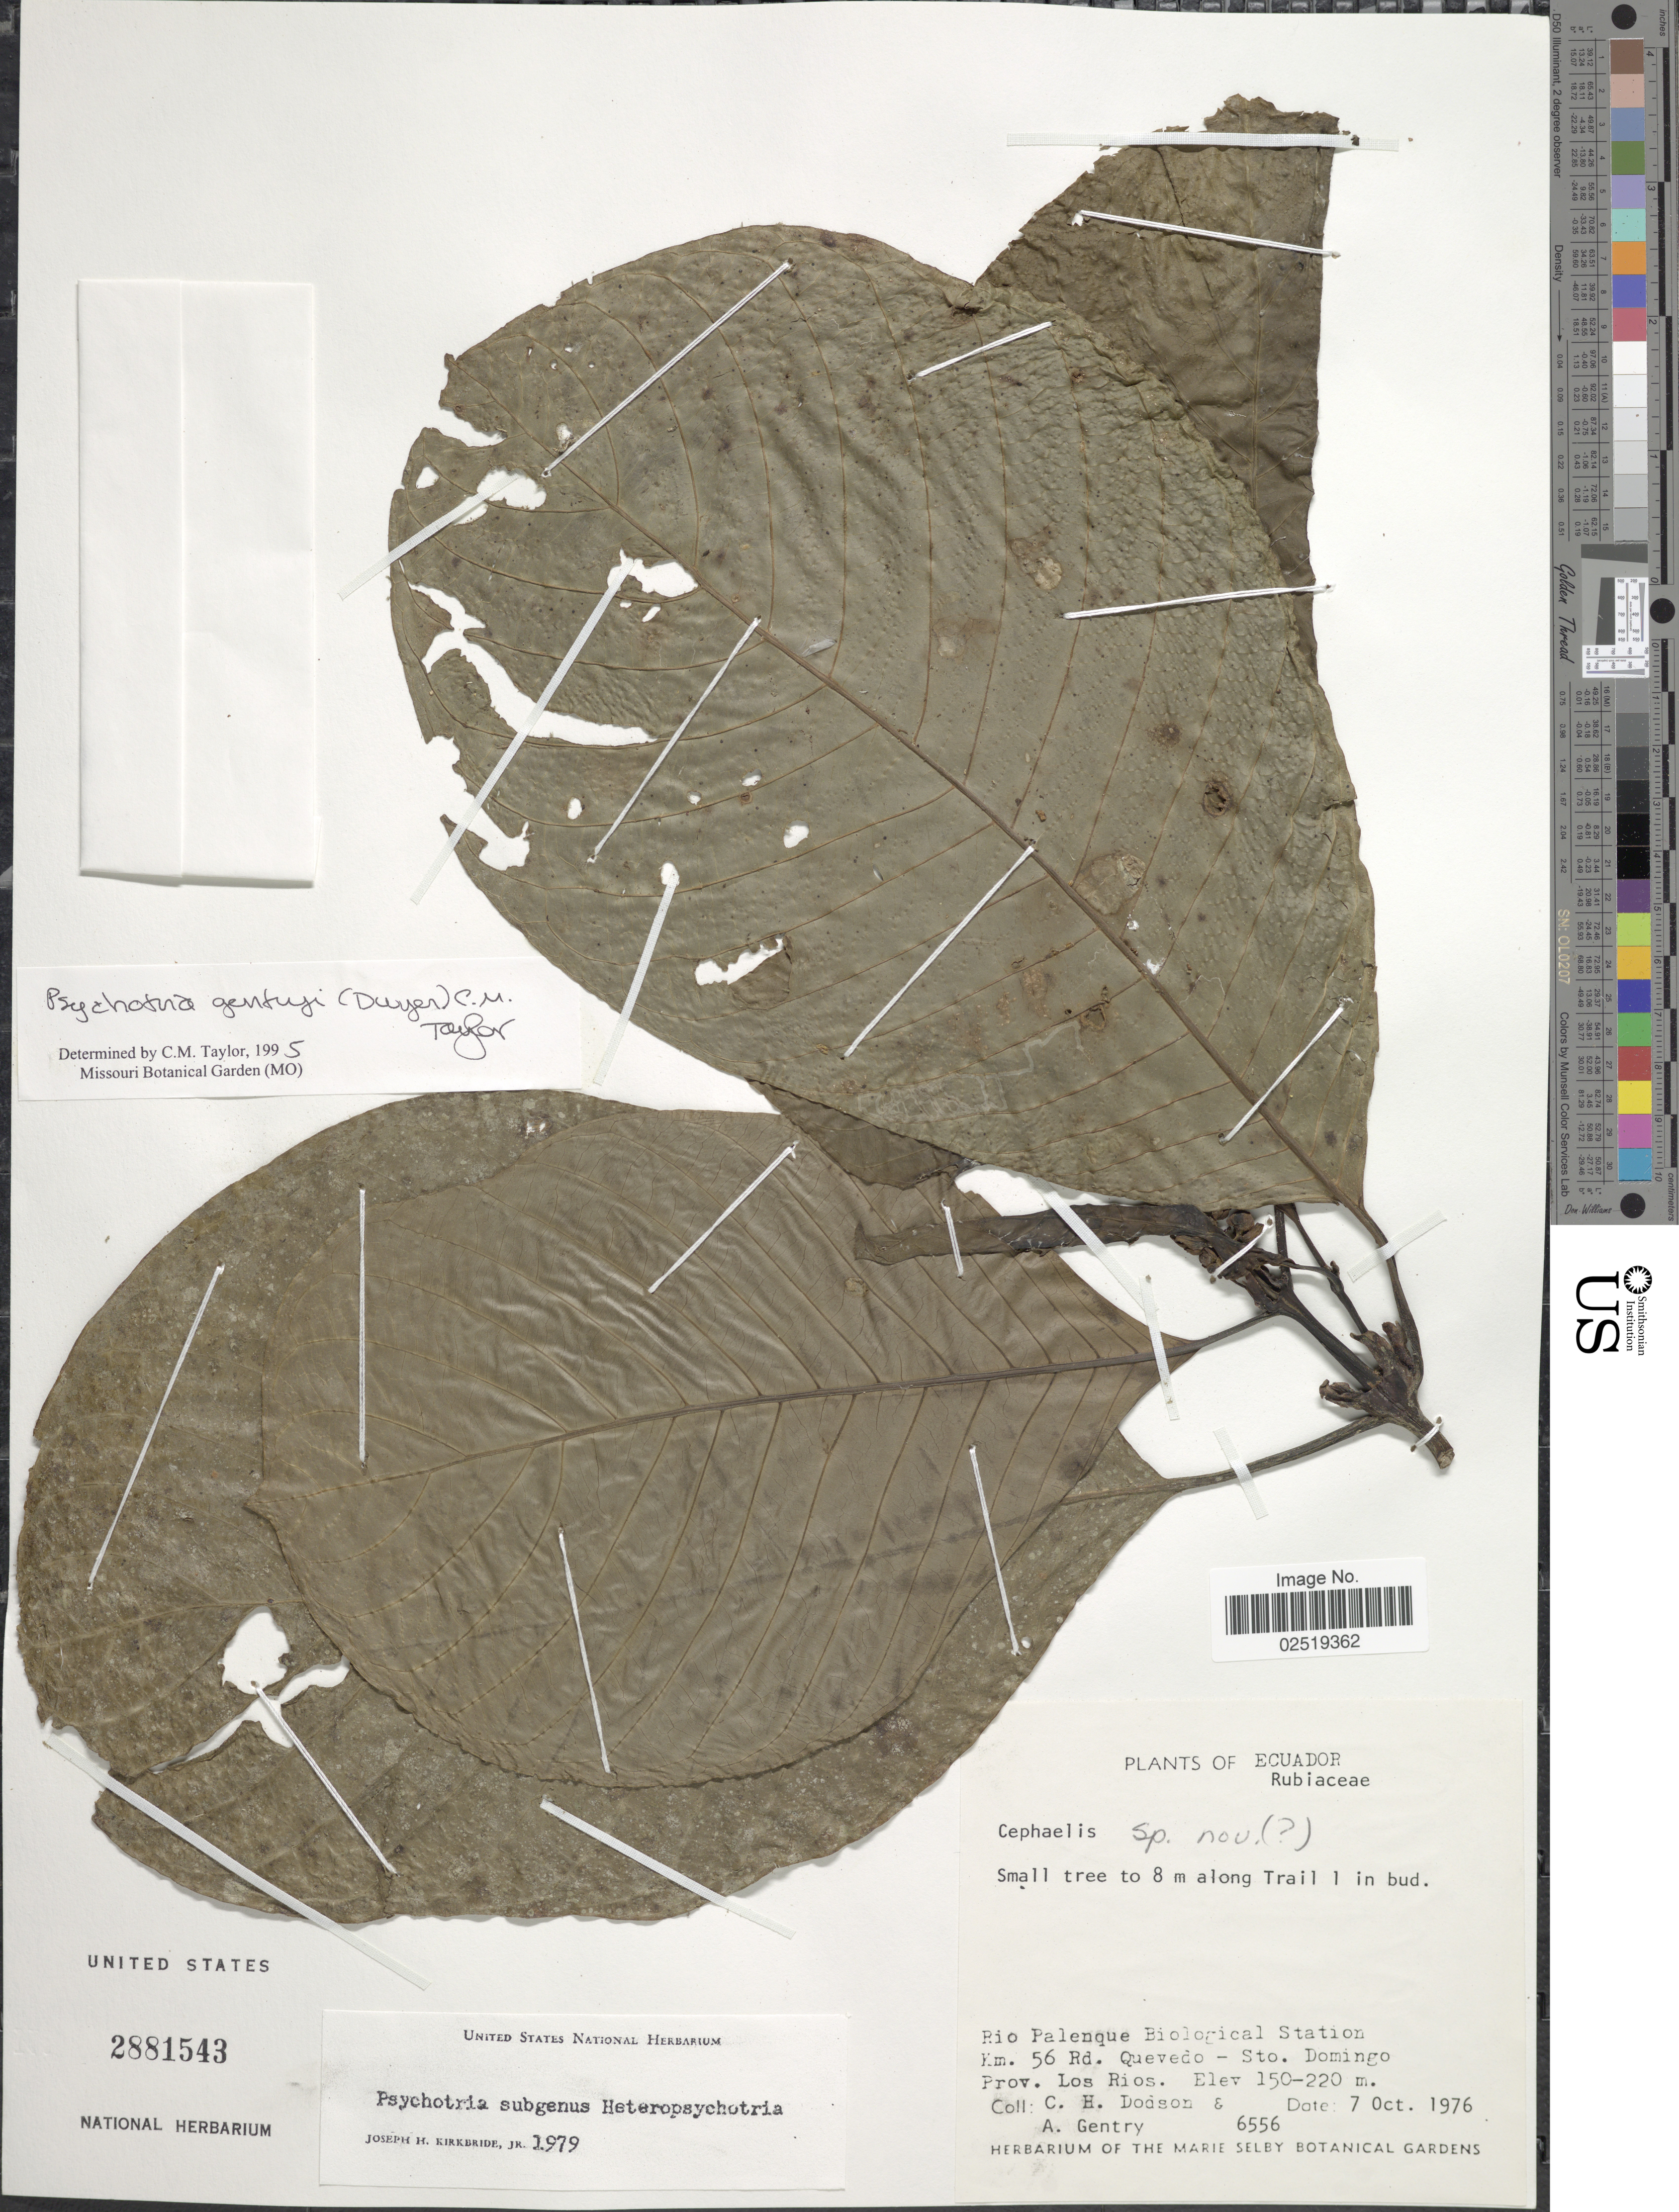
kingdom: Plantae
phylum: Tracheophyta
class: Magnoliopsida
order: Gentianales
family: Rubiaceae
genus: Psychotria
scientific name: Psychotria gentryi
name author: (Dwyer) C.M. Taylor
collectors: C. H. Dodson & A. H. Gentry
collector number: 6556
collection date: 1976-10-07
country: Ecuador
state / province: Los Ríos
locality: Rio Palenque Biological Station. Km. 56 Rd. Quevedo - Sto. Domingo. Prov. Los Rios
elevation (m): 150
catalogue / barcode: US 2881543